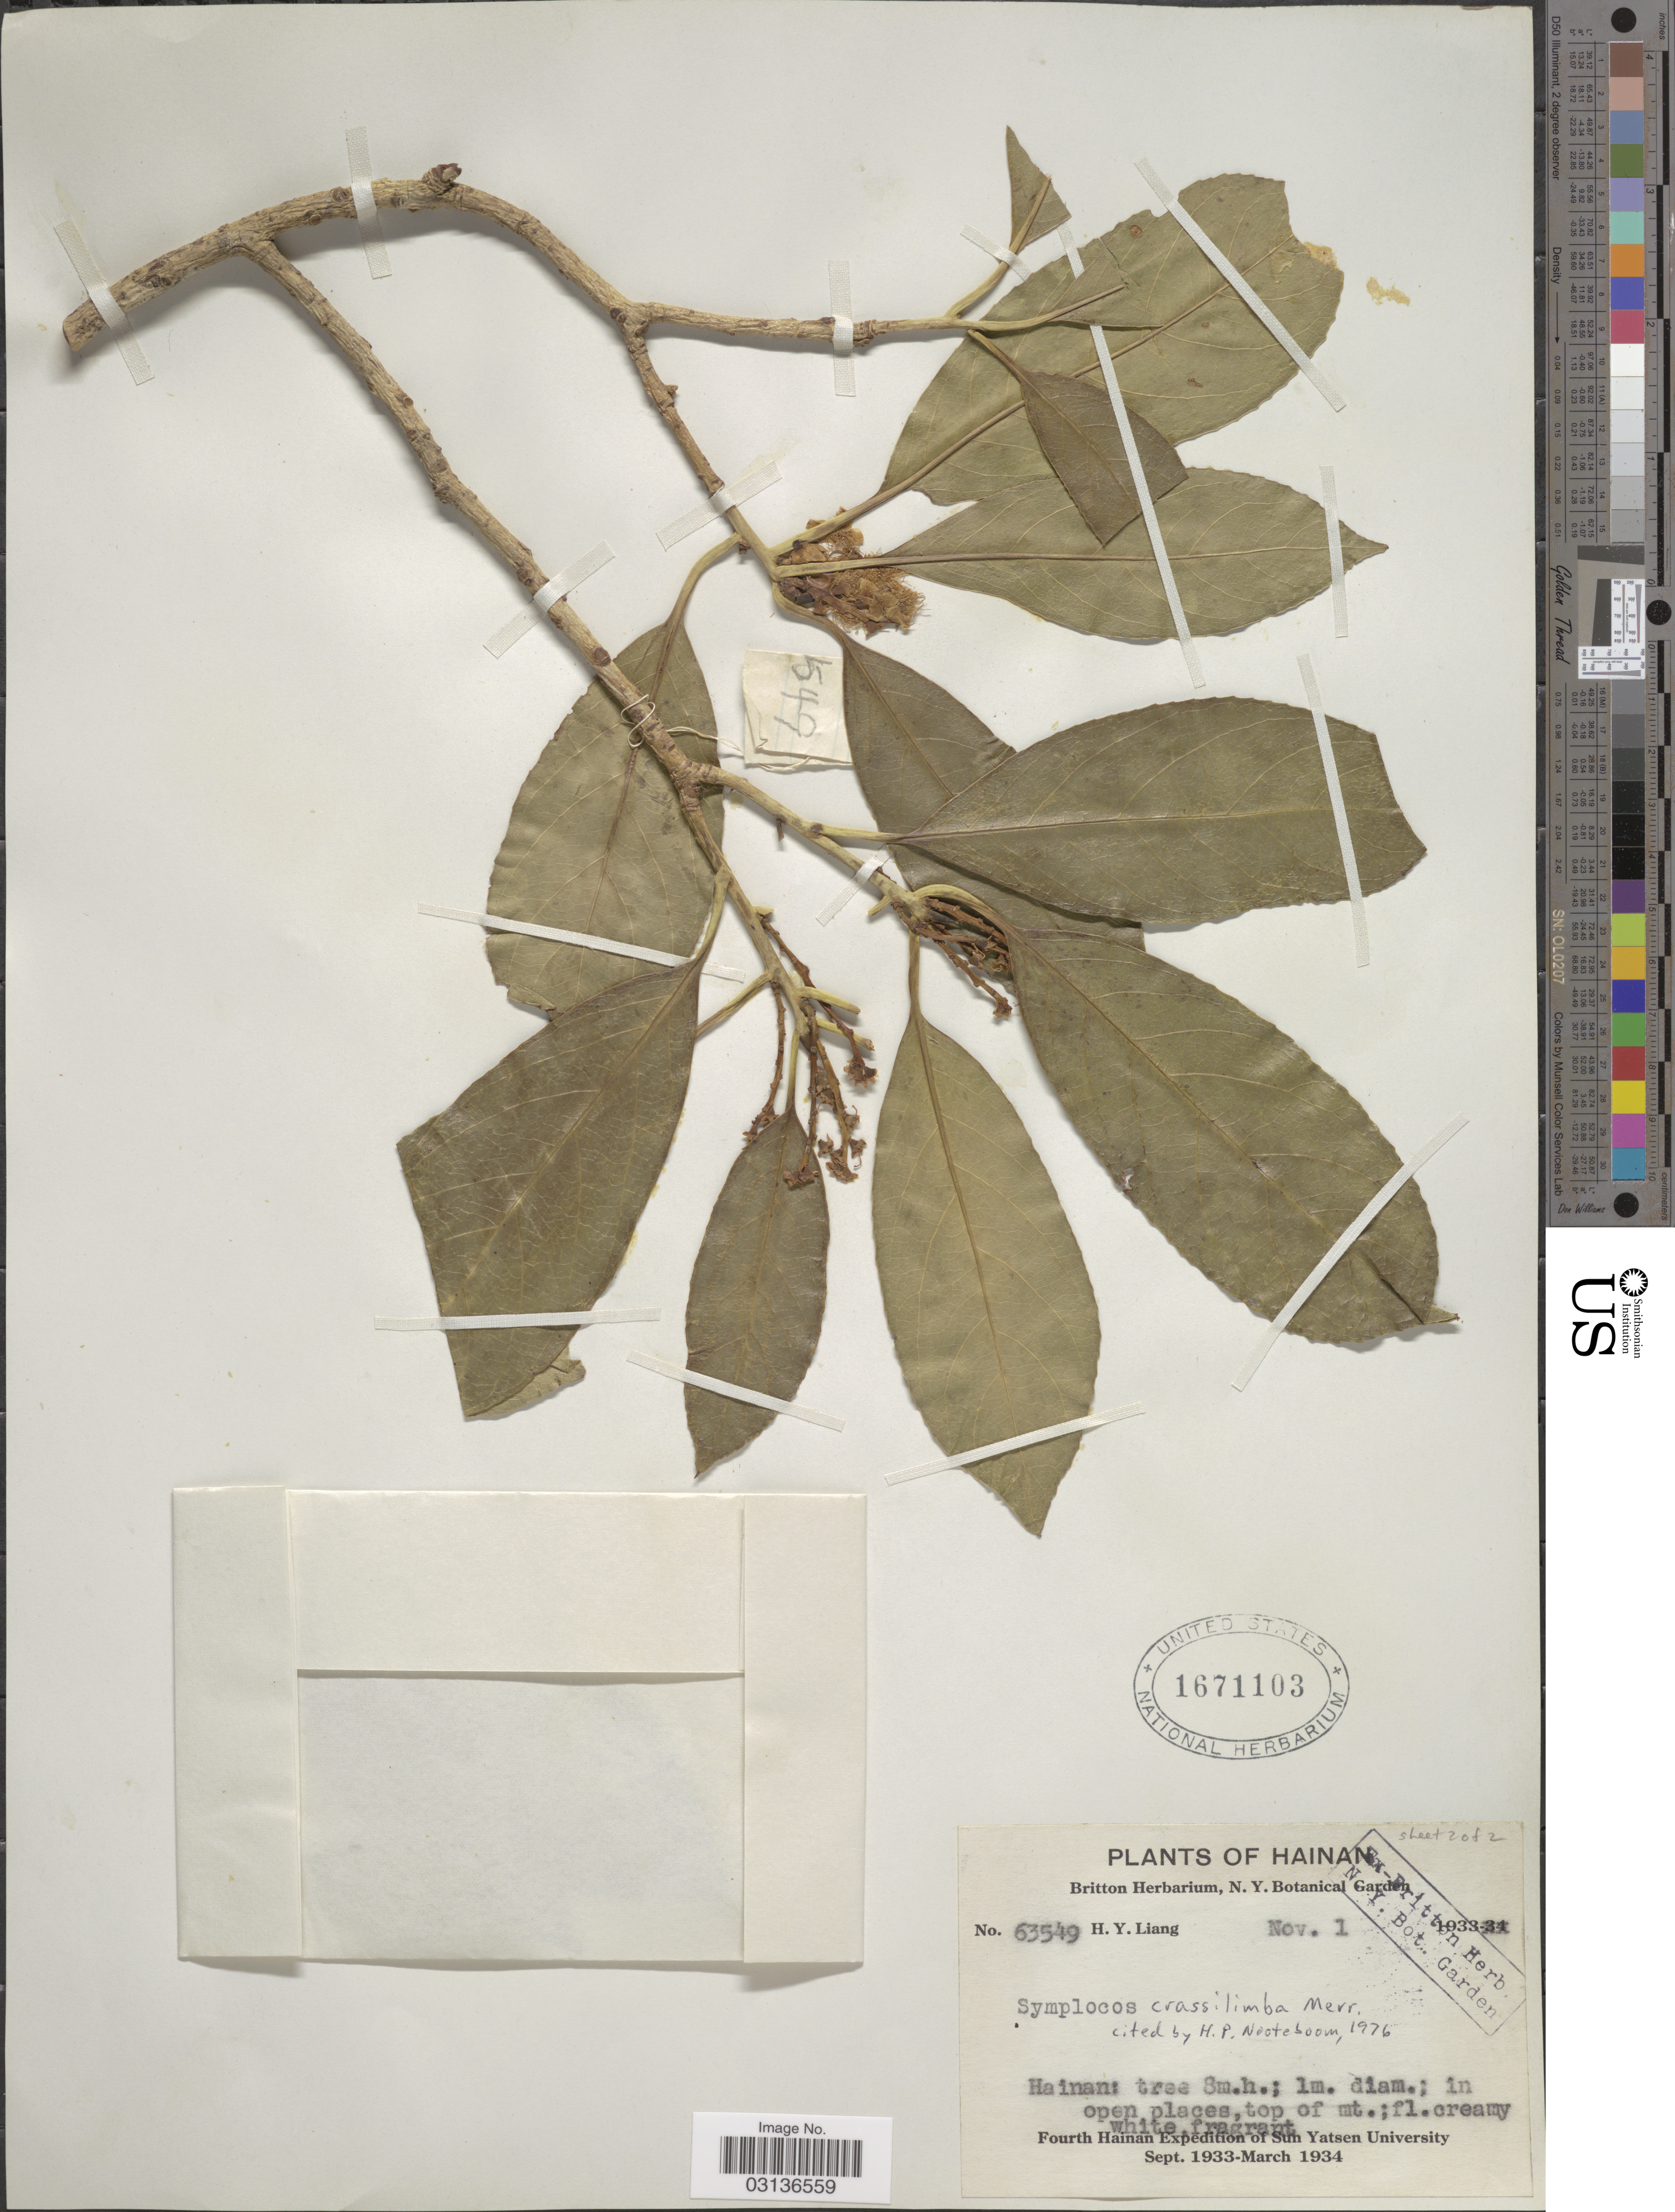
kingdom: Plantae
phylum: Tracheophyta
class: Magnoliopsida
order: Ericales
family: Symplocaceae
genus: Symplocos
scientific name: Symplocos crassilimba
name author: Merr.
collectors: H. Y. Liang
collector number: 63549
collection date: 1933-11-01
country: China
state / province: Hainan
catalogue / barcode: US 1671103